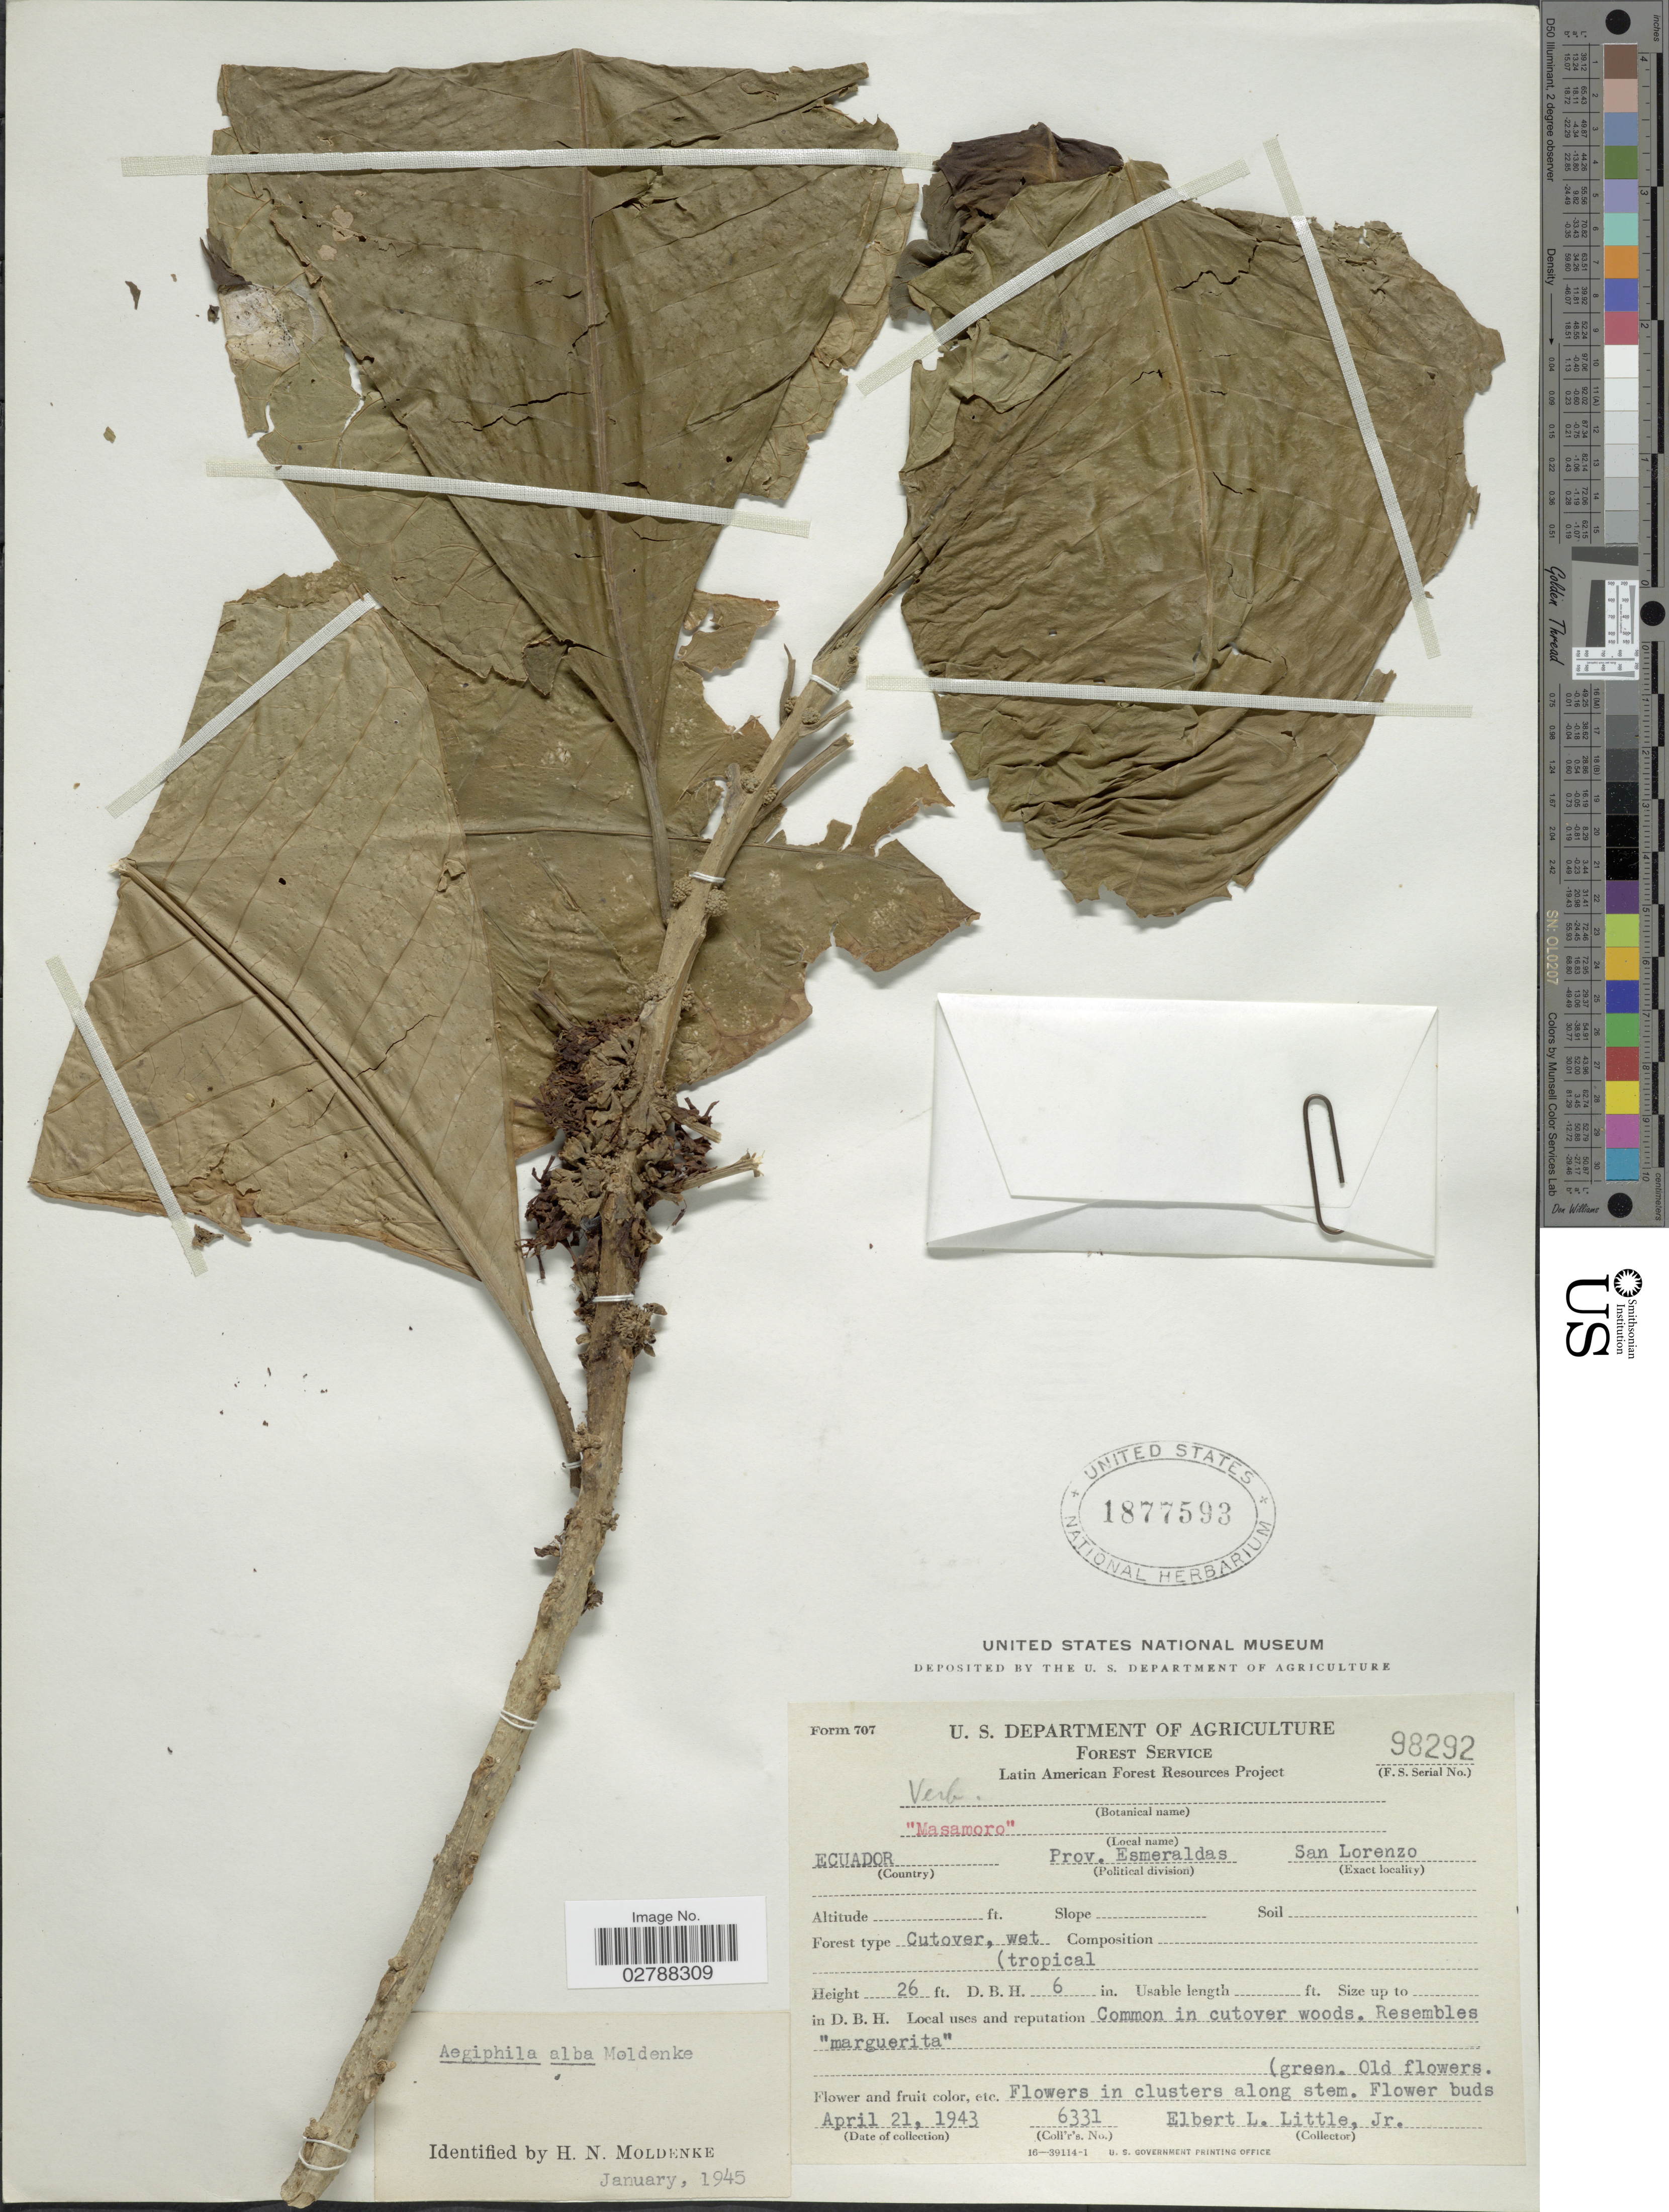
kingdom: Plantae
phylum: Tracheophyta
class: Magnoliopsida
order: Lamiales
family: Lamiaceae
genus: Aegiphila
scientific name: Aegiphila alba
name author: Moldenke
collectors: E. L. Little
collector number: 6331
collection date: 1943-04-21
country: Ecuador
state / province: Esmeraldas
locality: Prov. Esmeraldas, San Lorenzo.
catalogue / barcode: US 1877593